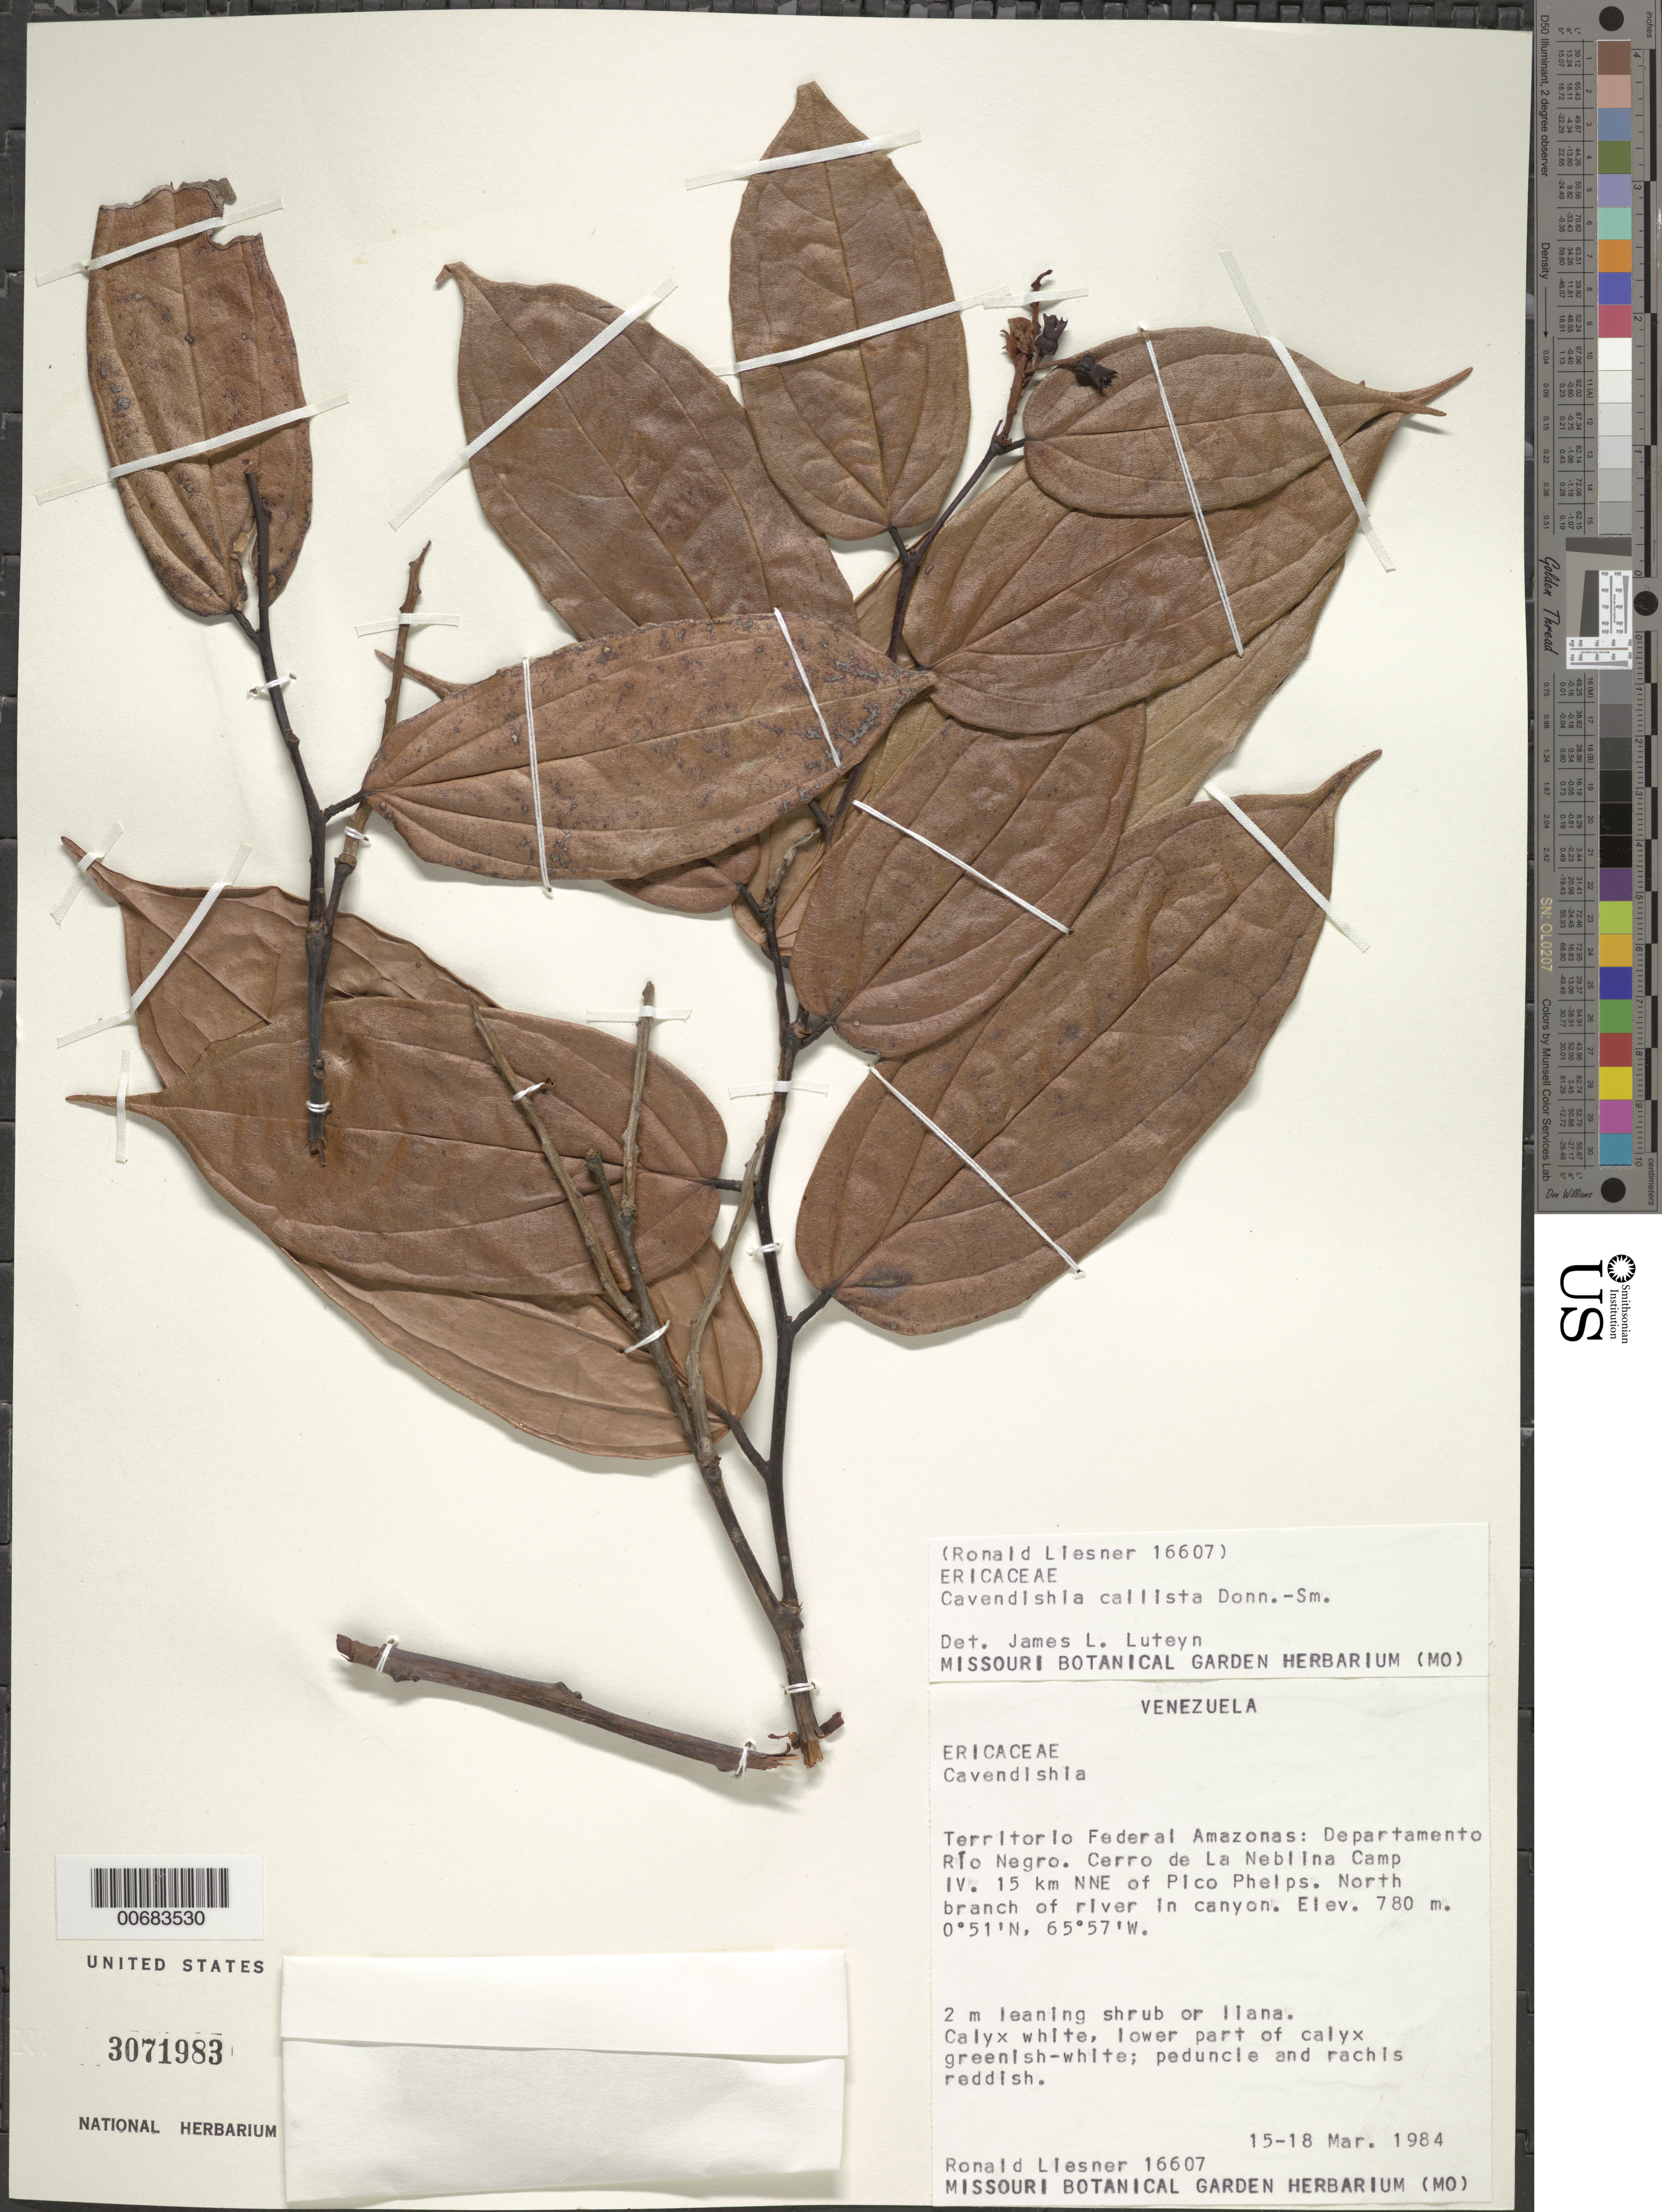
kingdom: Plantae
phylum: Tracheophyta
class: Magnoliopsida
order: Ericales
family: Ericaceae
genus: Cavendishia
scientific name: Cavendishia callista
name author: Donn. Sm.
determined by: Luteyn, J. L.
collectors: R. L. Liesner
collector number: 16607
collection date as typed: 15-Mar-84 to 18-Mar-84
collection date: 1984-03-15/1984-03-18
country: Venezuela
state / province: Amazonas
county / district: Río Negro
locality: Cerro de La Neblina Camp IV, 15 km NNE of Pico Phelps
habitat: Along river in canyon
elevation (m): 780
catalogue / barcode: US 3071983